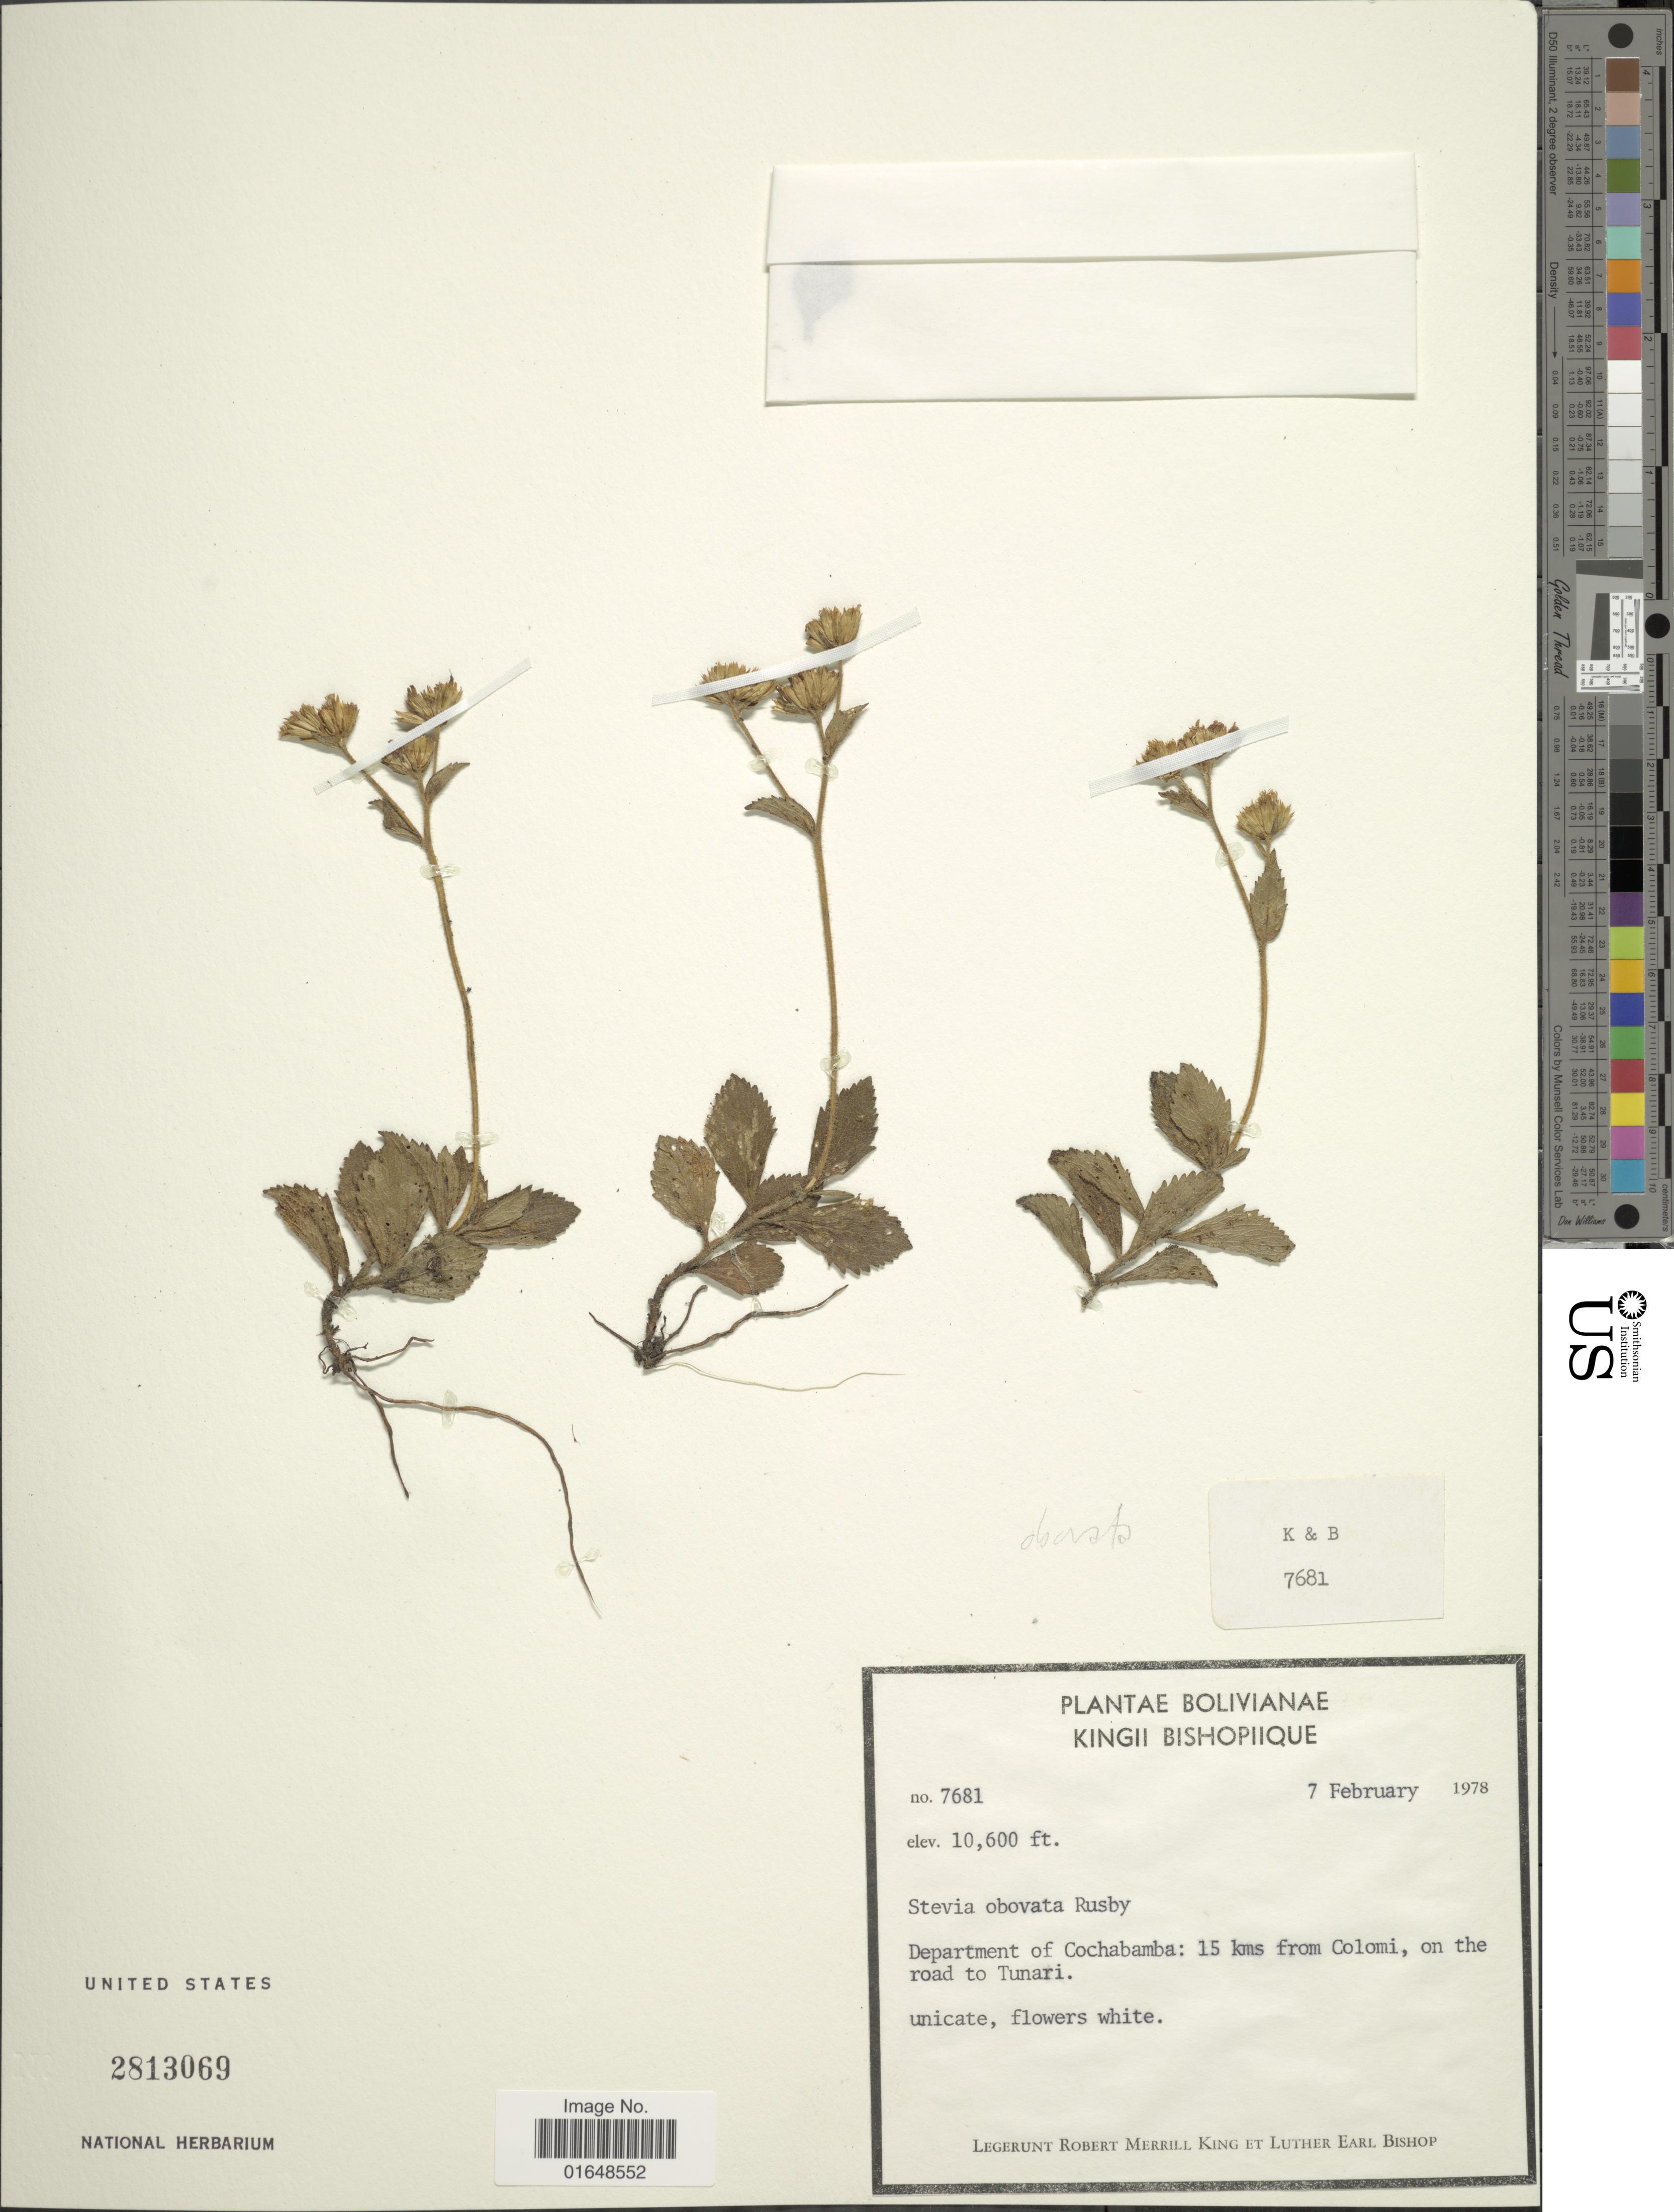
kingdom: Plantae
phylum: Tracheophyta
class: Magnoliopsida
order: Asterales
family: Asteraceae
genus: Stevia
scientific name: Stevia obovata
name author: Rusby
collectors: R. M. King & L. E. Bishop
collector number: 7681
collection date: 1978-02-07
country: Bolivia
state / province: Cochabamba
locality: Department of Cochabamba: 15 kms from Colomi, on the road to Tunari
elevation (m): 3231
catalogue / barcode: US 2813069